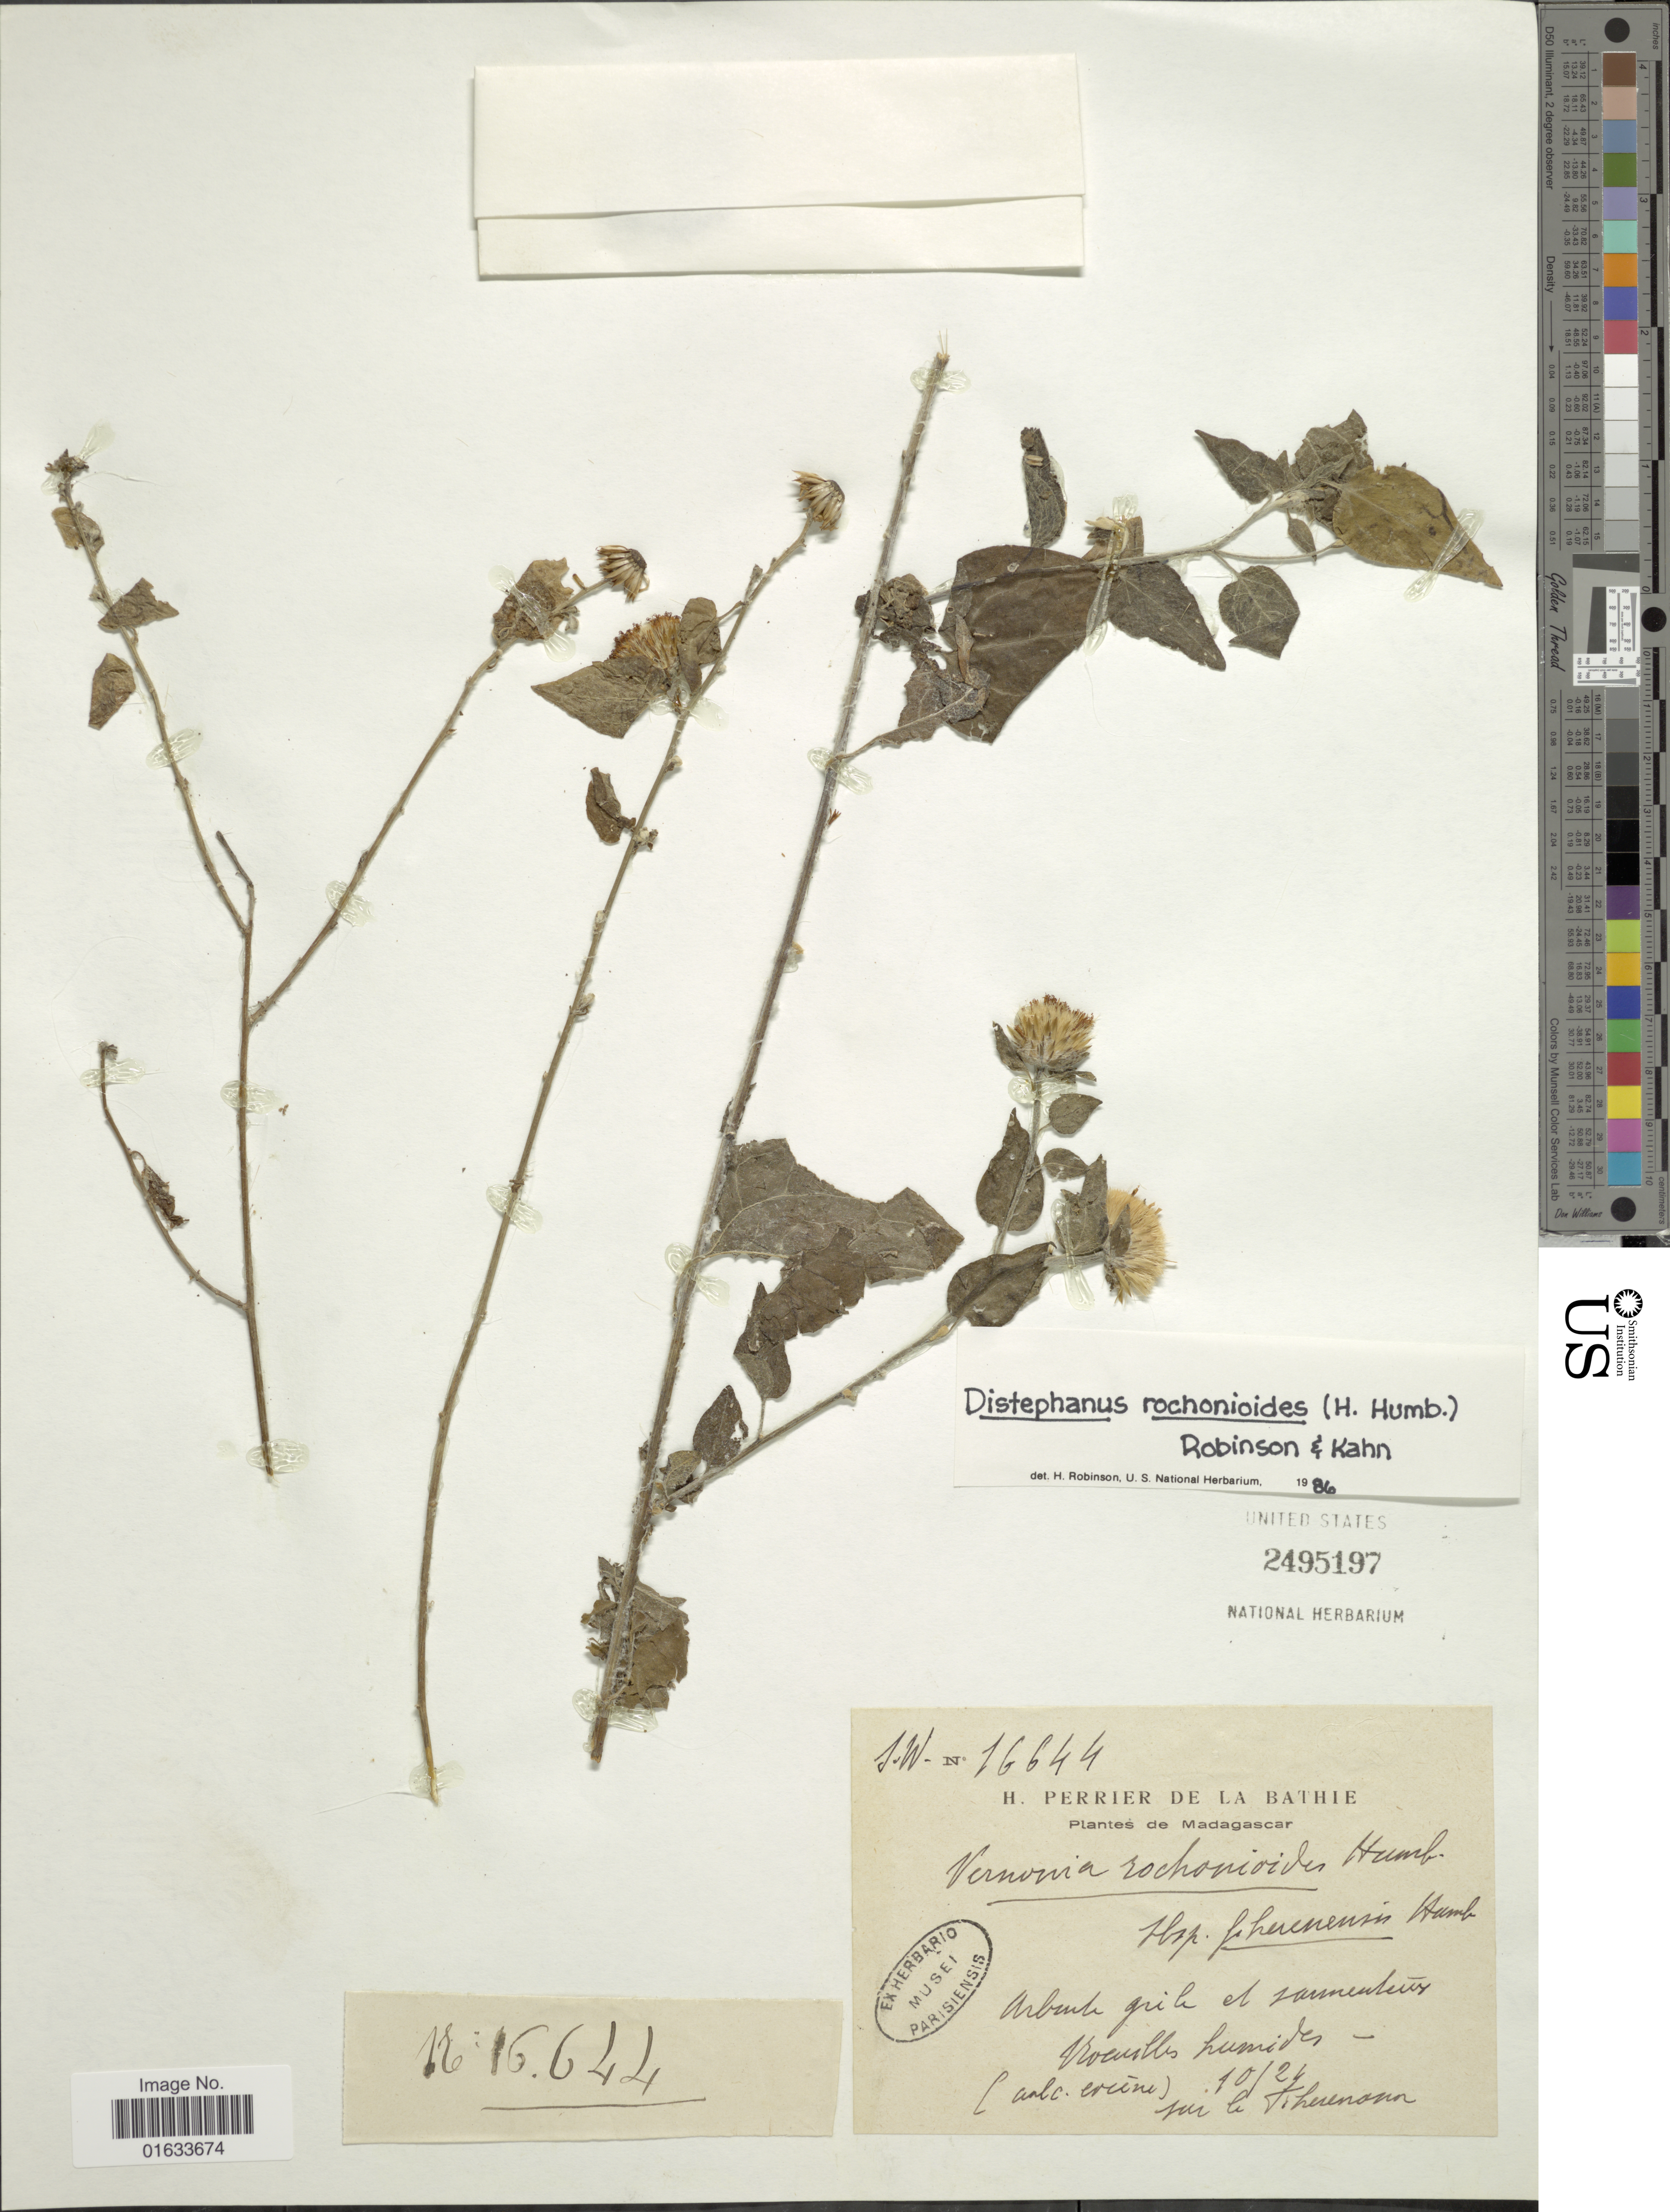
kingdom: Plantae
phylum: Tracheophyta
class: Magnoliopsida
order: Asterales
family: Asteraceae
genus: Distephanus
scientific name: Distephanus rochonioides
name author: (Humbert) H. Rob. & B. Kahn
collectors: H. Perrier de la Bâthie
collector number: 16644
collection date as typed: Transcribed d/m/y: /10/24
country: Madagascar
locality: Sur le Tihuenoun [interpreted]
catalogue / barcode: US 2495197